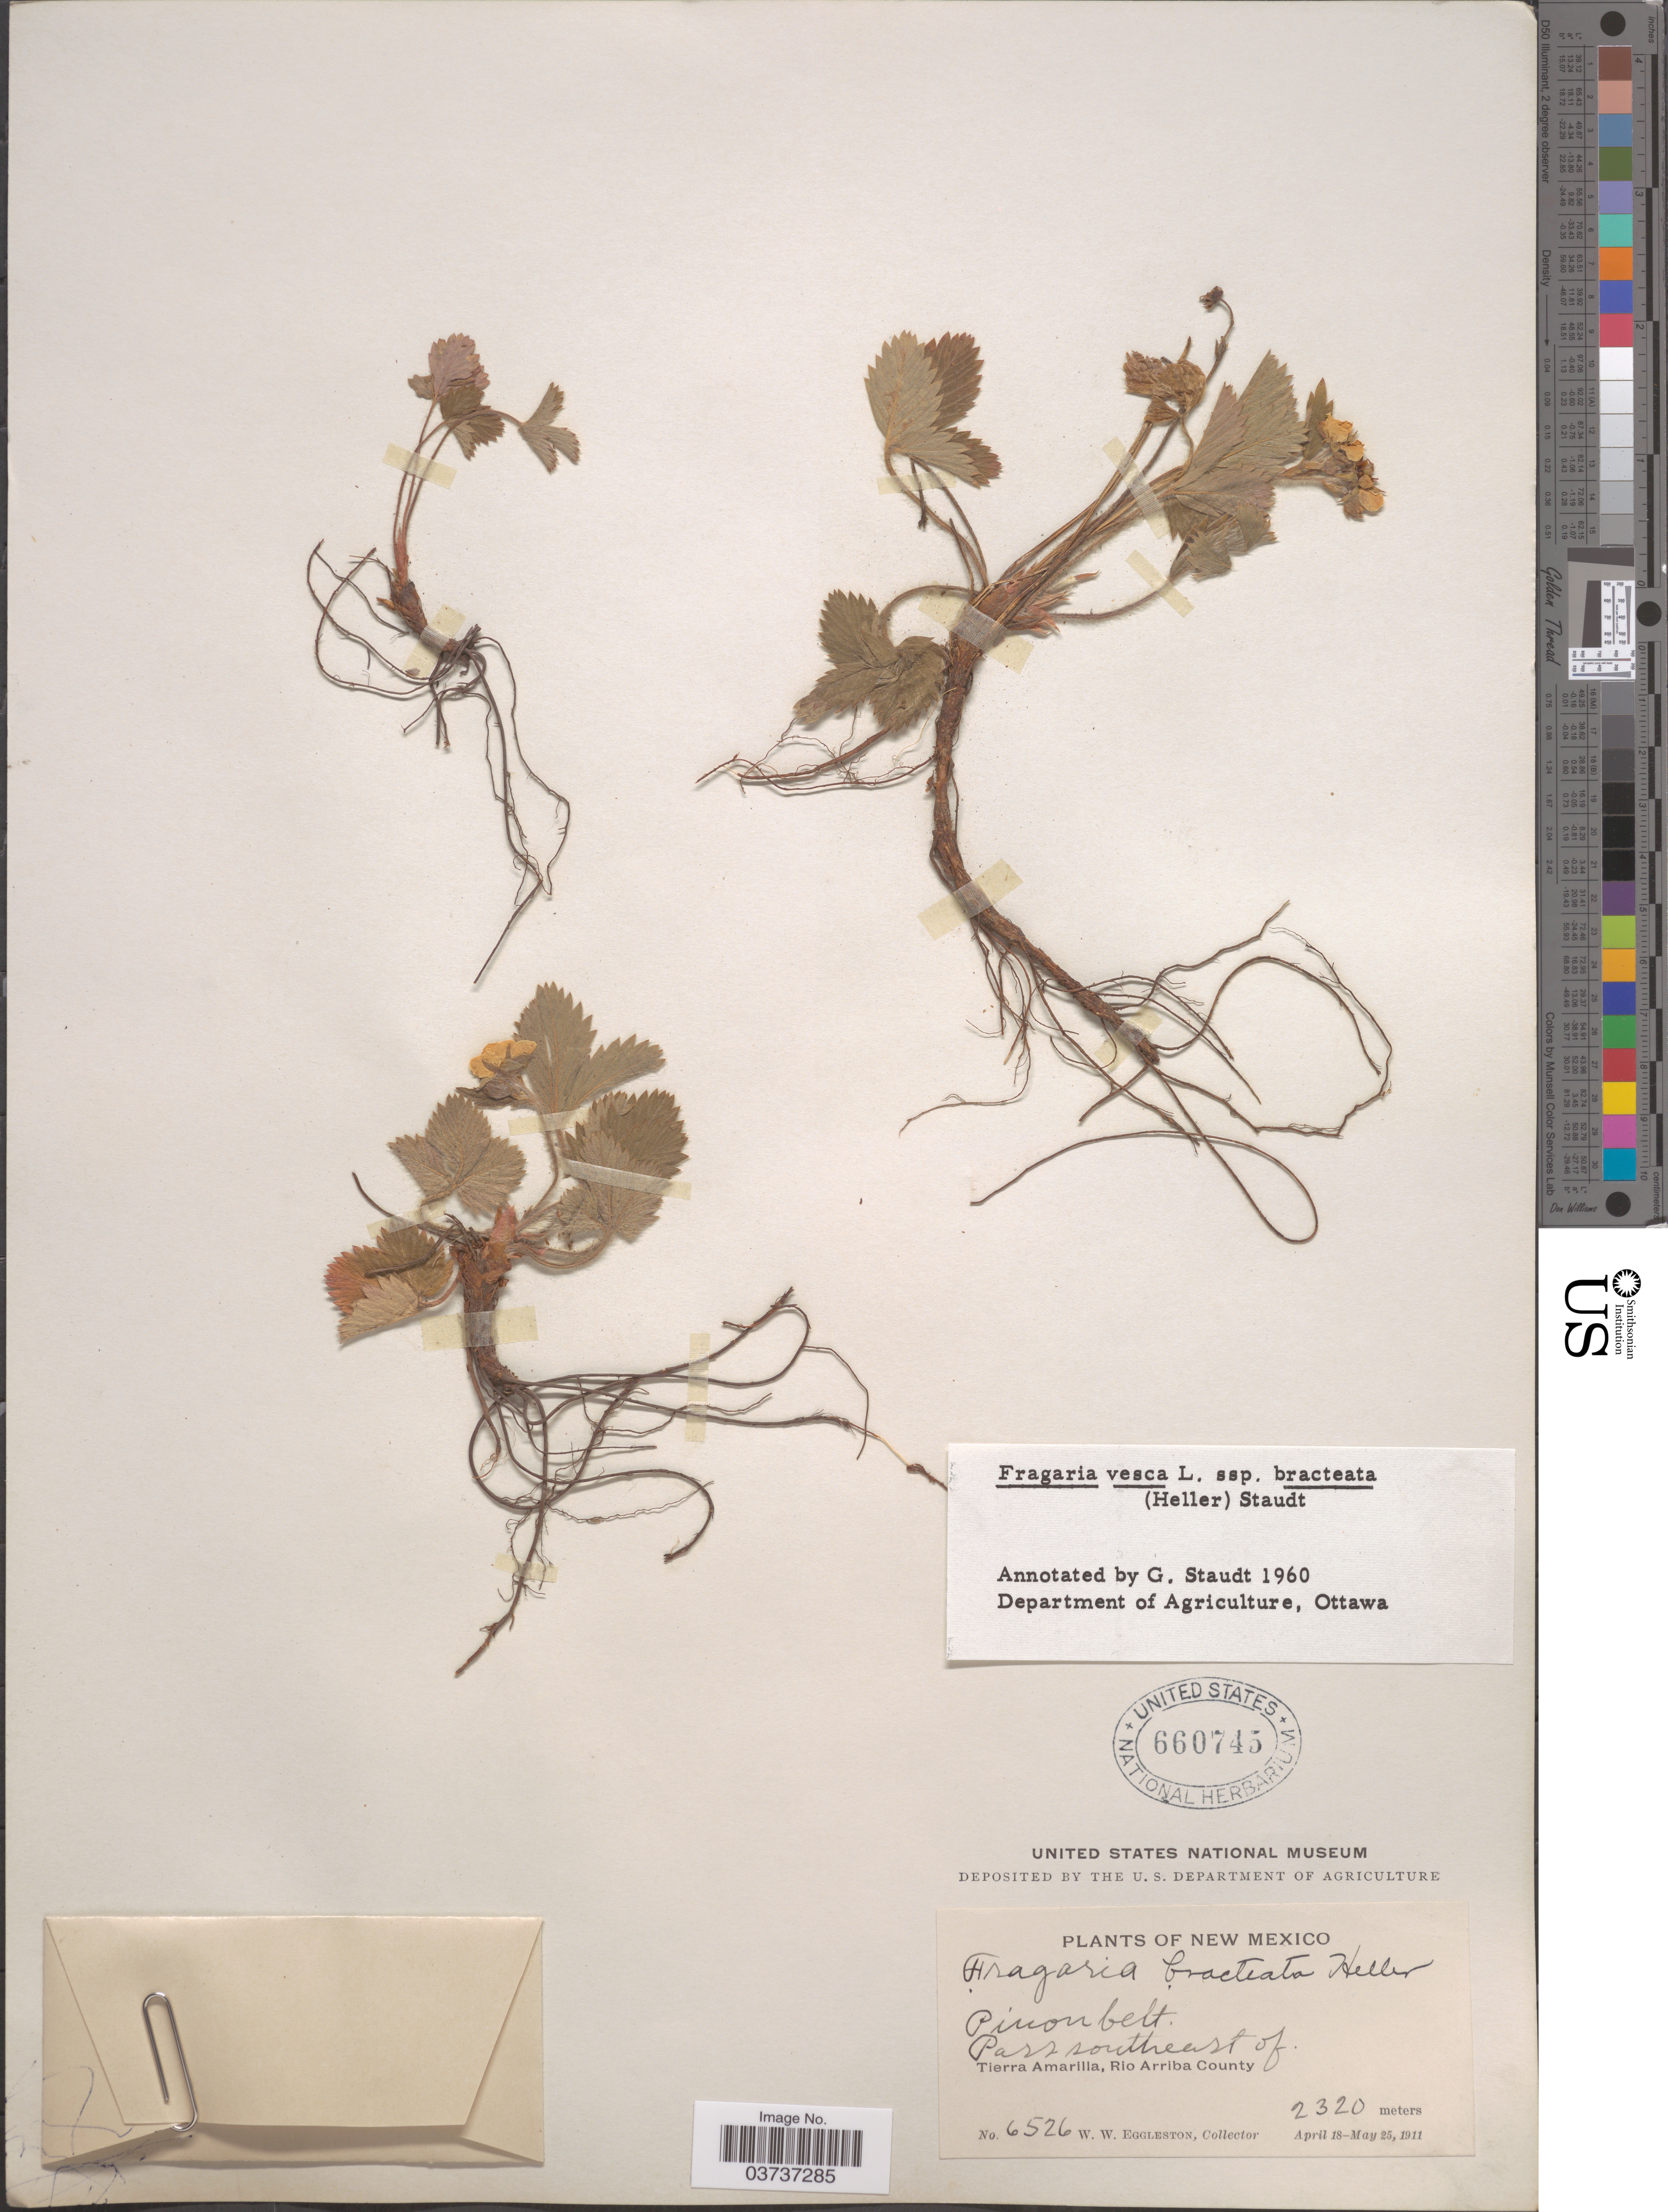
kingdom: Plantae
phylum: Tracheophyta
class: Magnoliopsida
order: Rosales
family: Rosaceae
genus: Fragaria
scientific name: Fragaria vesca var. bracteata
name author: (A. Heller) R.J. Davis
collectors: W. W. Eggleston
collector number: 6526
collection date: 1911-04-18/1911-05-25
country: United States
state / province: New Mexico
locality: Pinon belt. Pass southeast of Tierra Amarilla, Rio Arriba County.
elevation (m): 2320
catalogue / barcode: US 660745